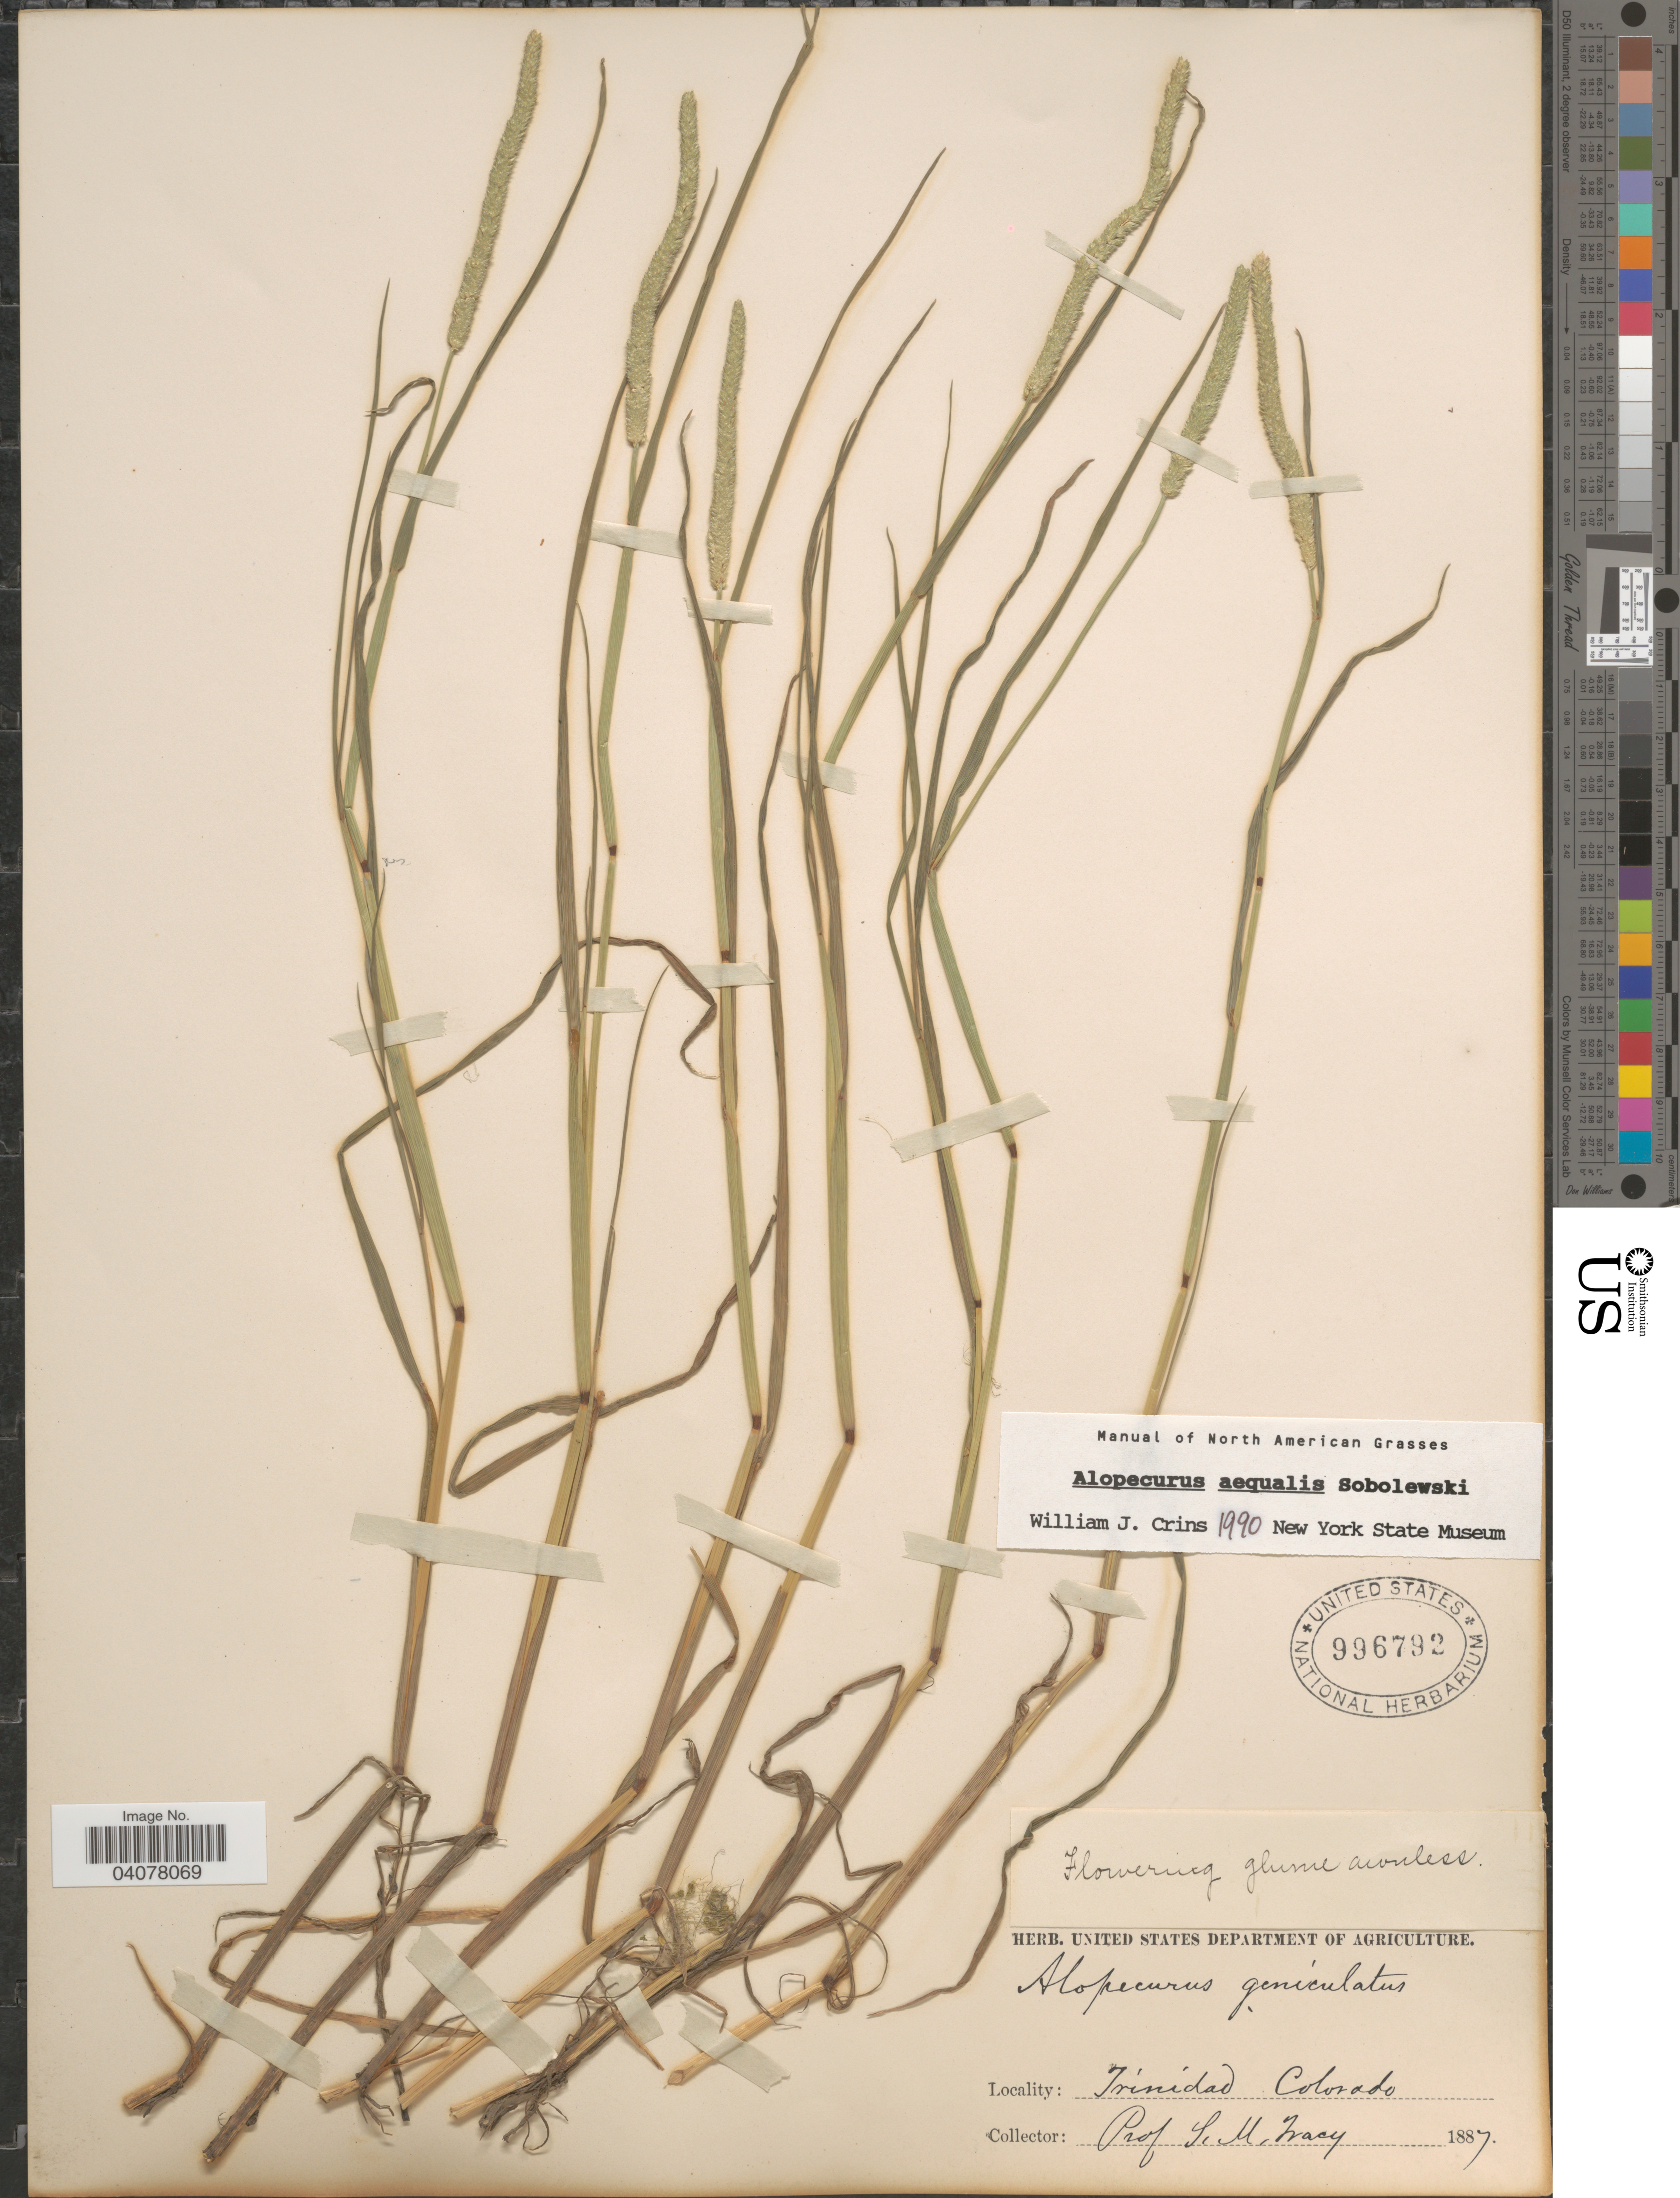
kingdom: Plantae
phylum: Tracheophyta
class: Liliopsida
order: Poales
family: Poaceae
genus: Alopecurus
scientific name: Alopecurus aequalis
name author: Sobol.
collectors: S. M. Tracy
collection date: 1887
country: United States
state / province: Colorado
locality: Trinidad.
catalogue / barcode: US 996792